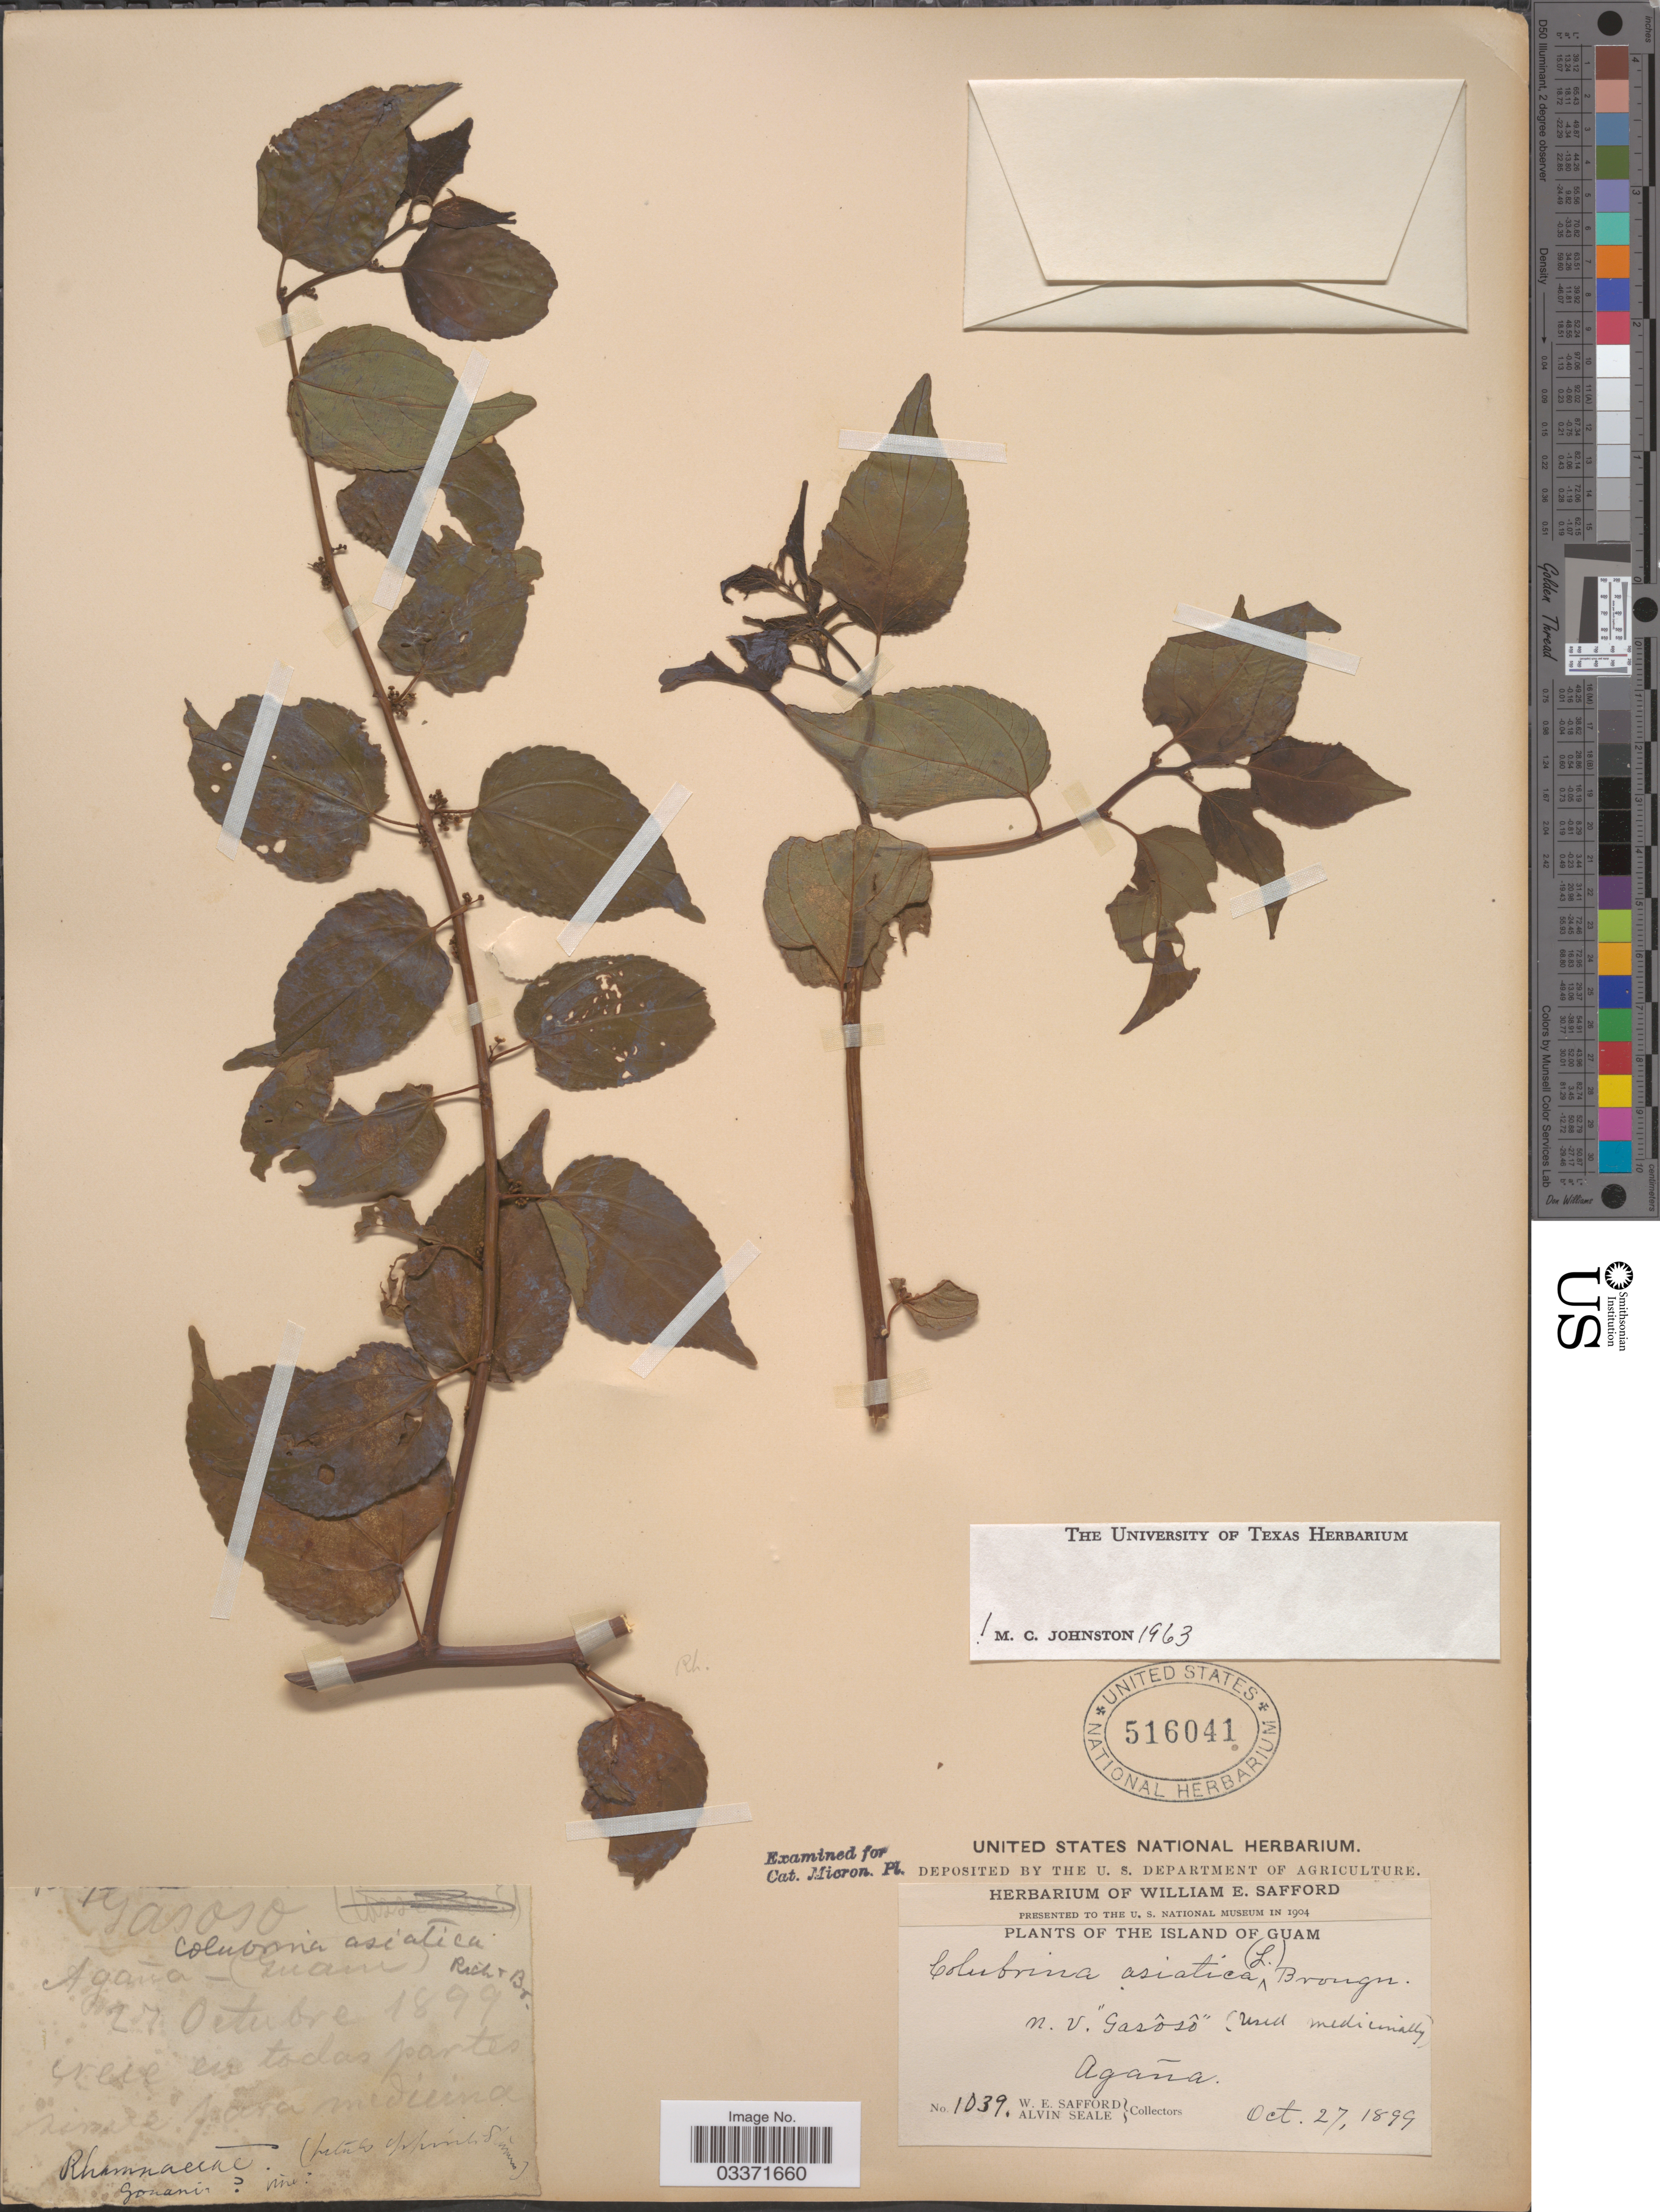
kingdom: Plantae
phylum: Tracheophyta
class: Magnoliopsida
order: Rosales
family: Rhamnaceae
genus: Colubrina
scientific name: Colubrina asiatica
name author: (L.) Brongn.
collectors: W. E. Safford & A. Seale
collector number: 1039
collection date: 1899-10-27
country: Guam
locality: Agaña.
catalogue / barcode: US 516041